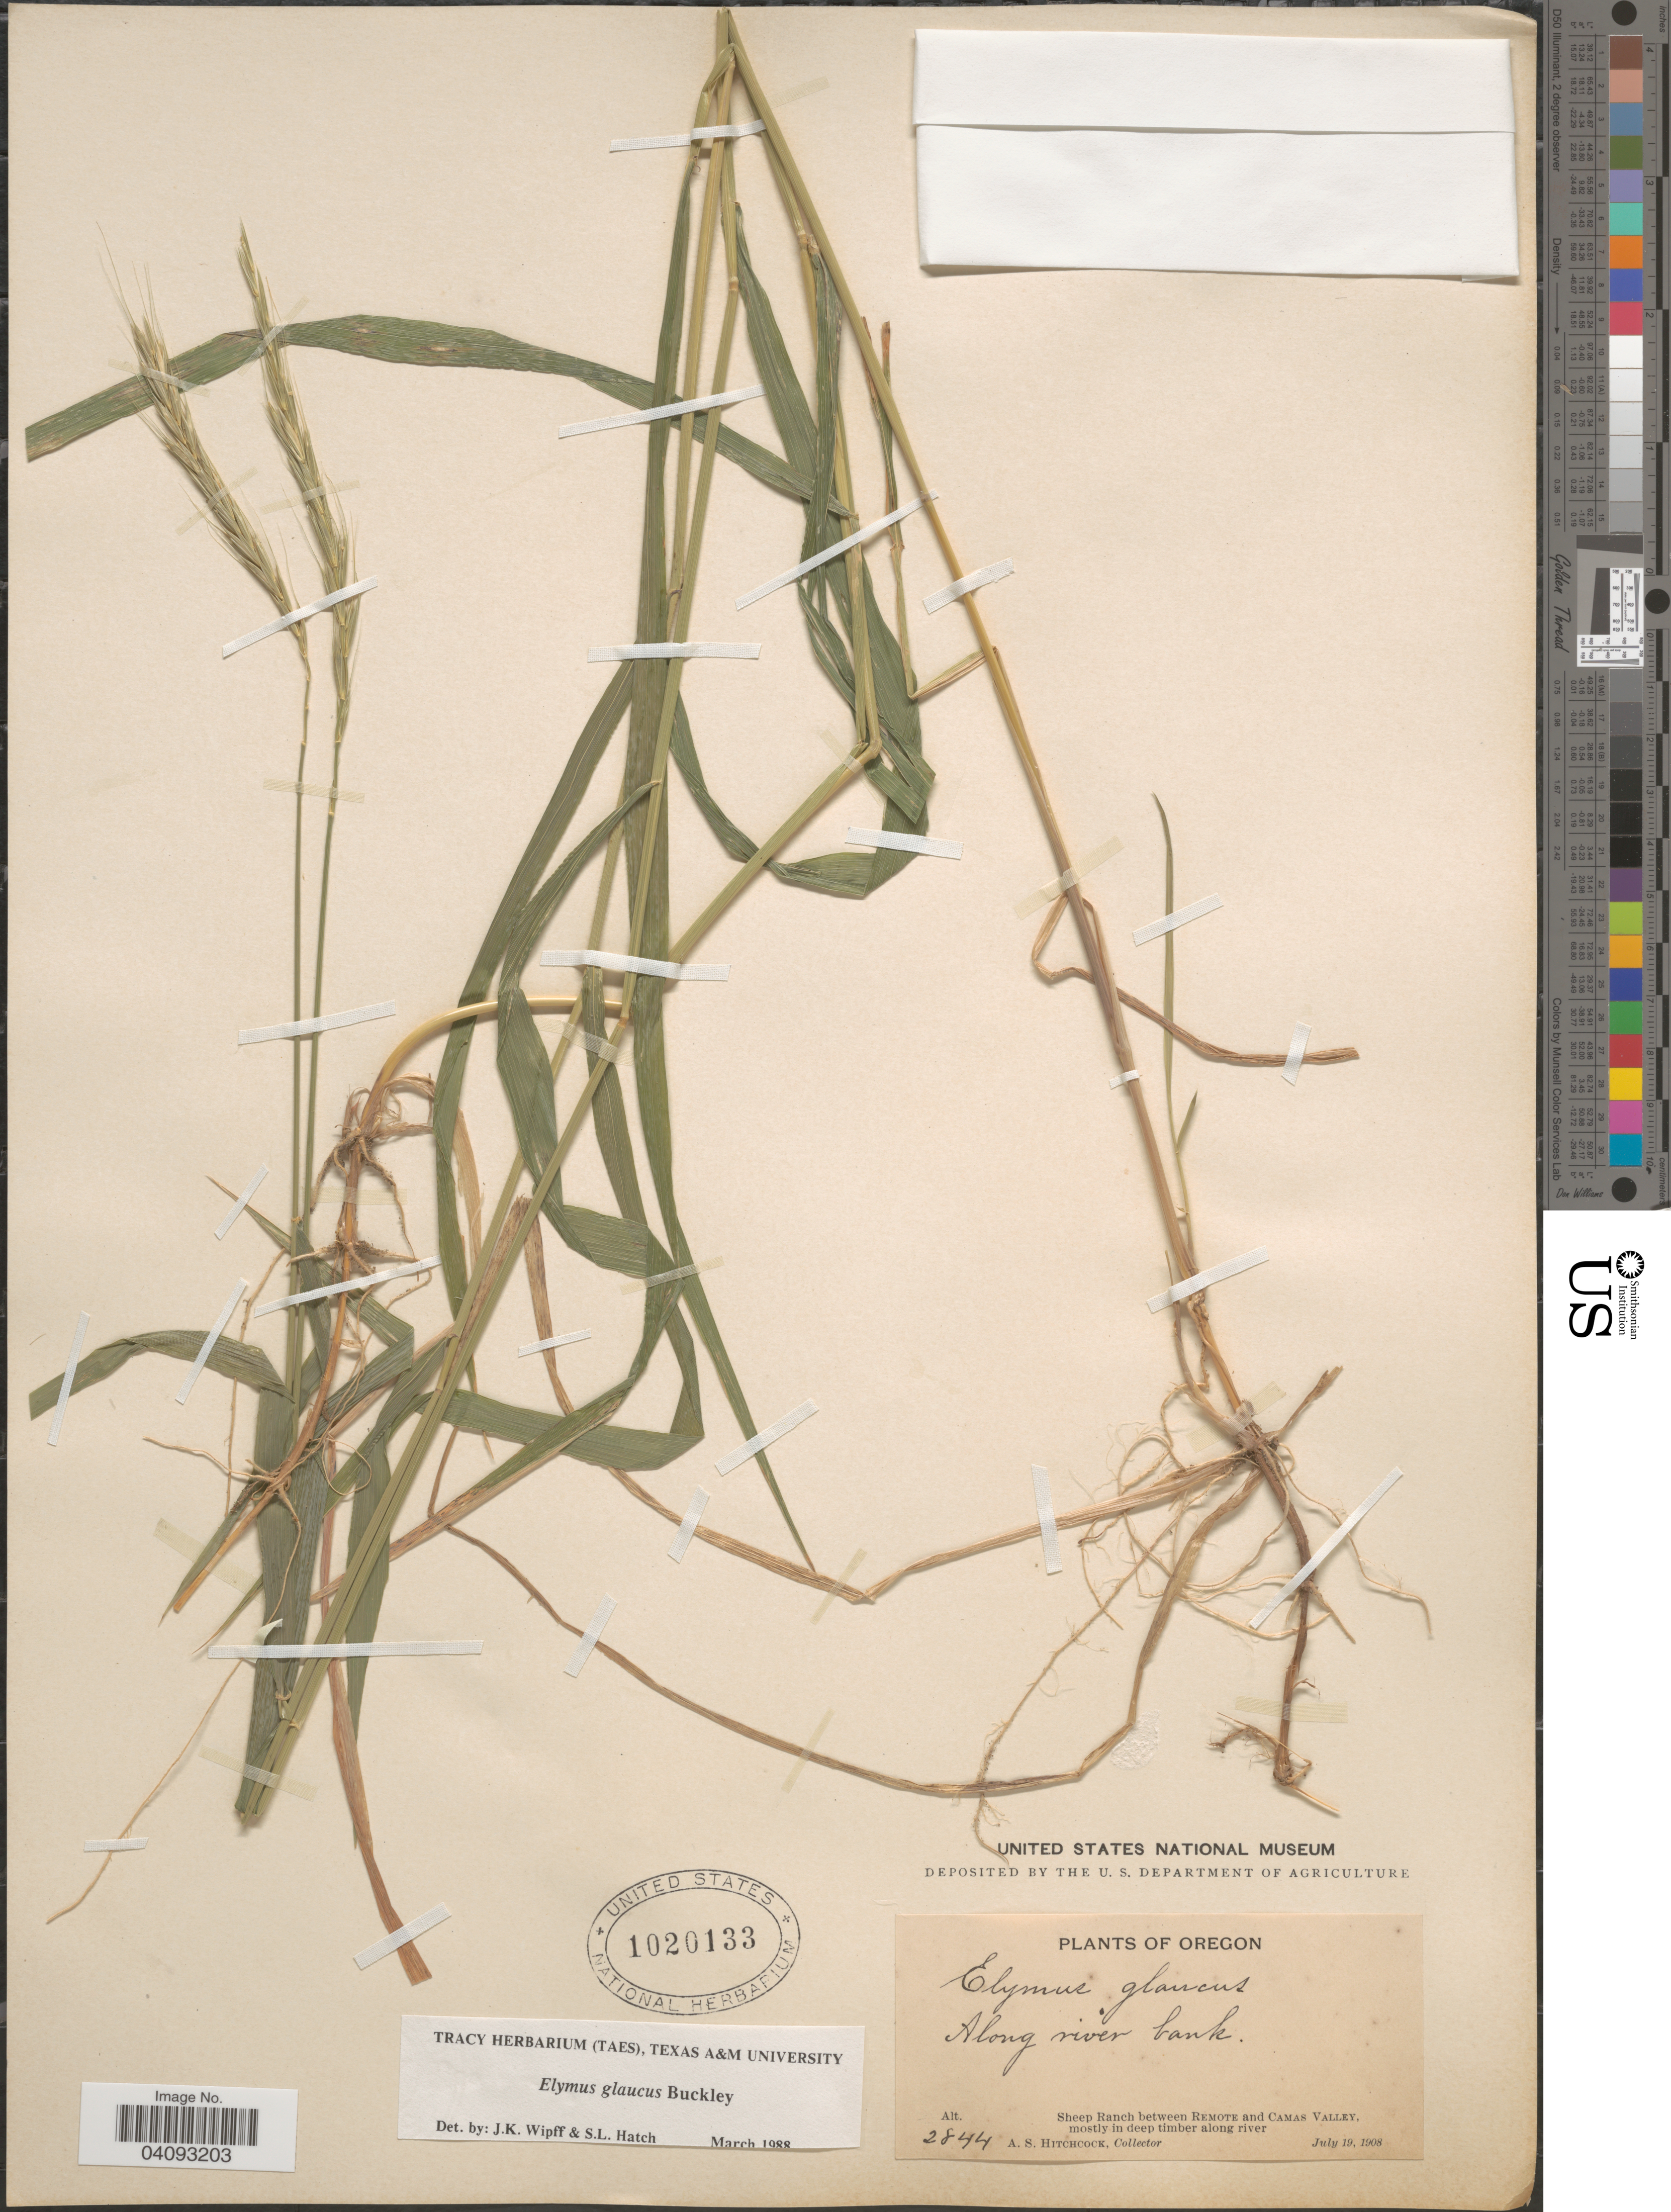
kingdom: Plantae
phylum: Tracheophyta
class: Liliopsida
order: Poales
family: Poaceae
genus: Elymus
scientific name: Elymus glaucus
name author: Buckley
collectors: A. S. Hitchcock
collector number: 2844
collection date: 1908-07-19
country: United States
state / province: Oregon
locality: Along river bank. Sheep Ranch between Remote and Camas Valley, mostly in deep timber along river.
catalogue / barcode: US 1020133